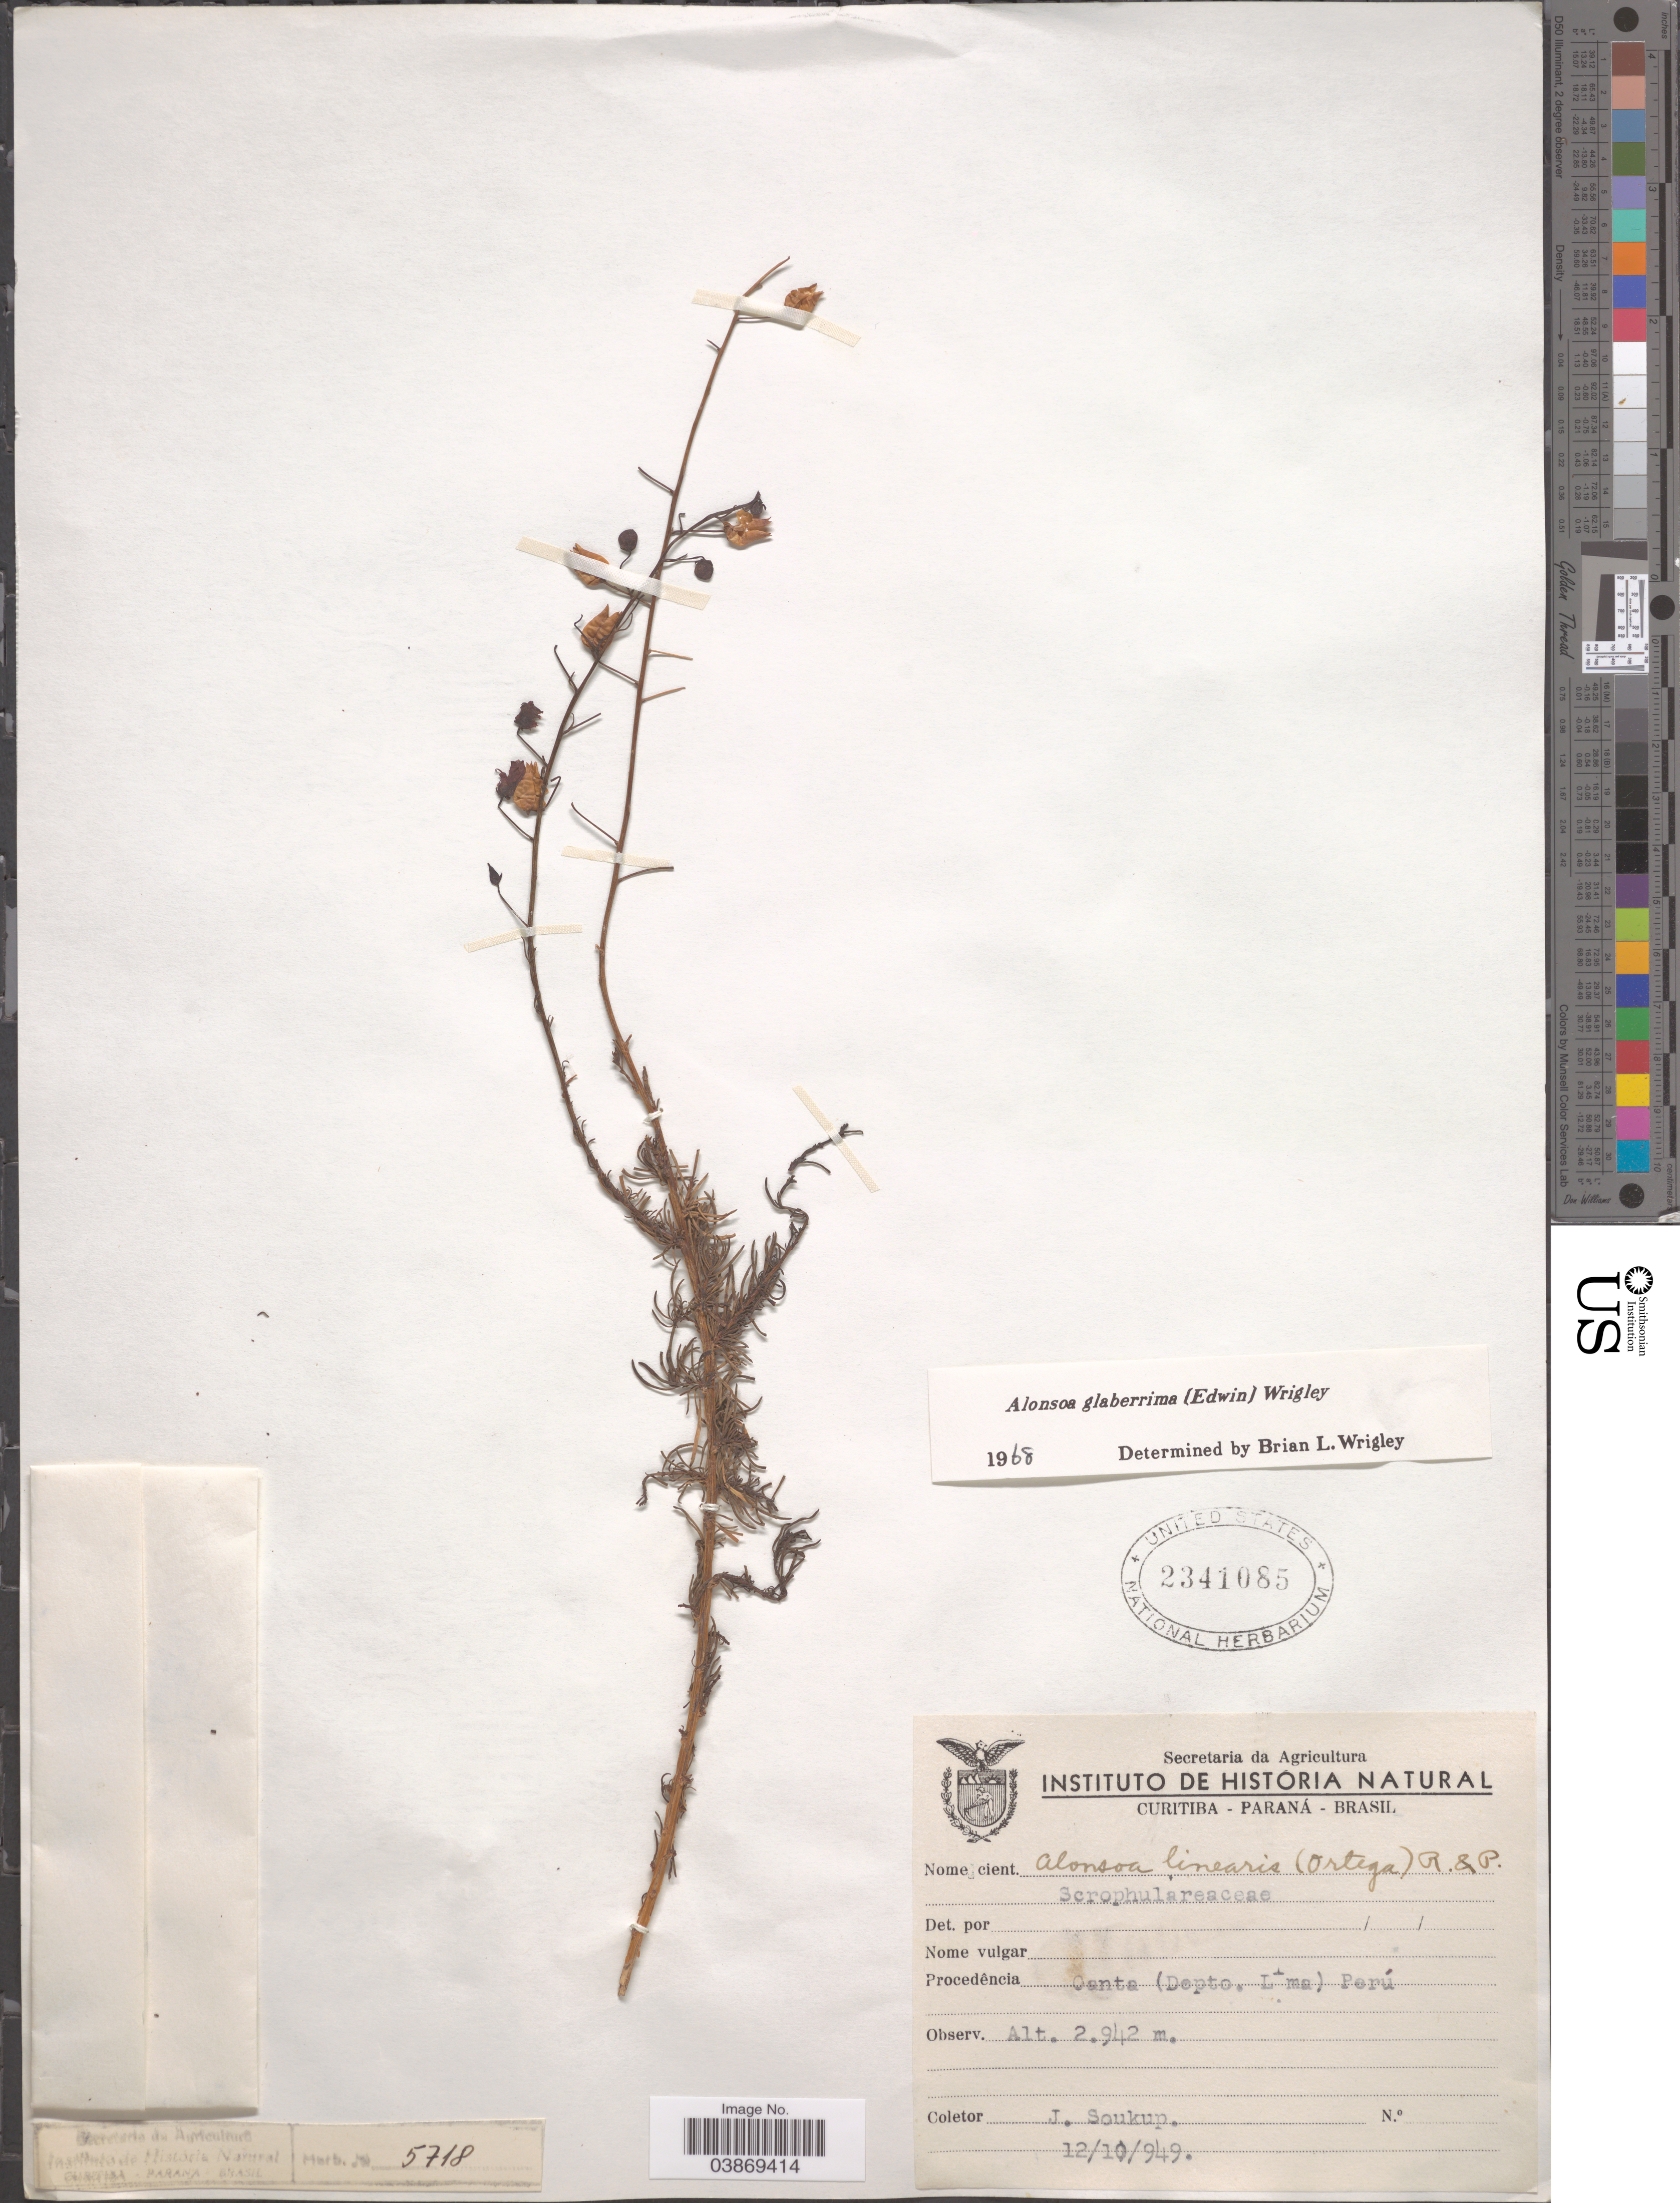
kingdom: Plantae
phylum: Tracheophyta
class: Magnoliopsida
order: Lamiales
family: Scrophulariaceae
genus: Alonsoa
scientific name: Alonsoa linearis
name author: (Jacq.) Ruiz & Pav.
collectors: J. Soukup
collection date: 1949-10-12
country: Peru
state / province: Lima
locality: Procedência Oanta (Depto. Lima).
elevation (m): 2942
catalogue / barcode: US 2341085